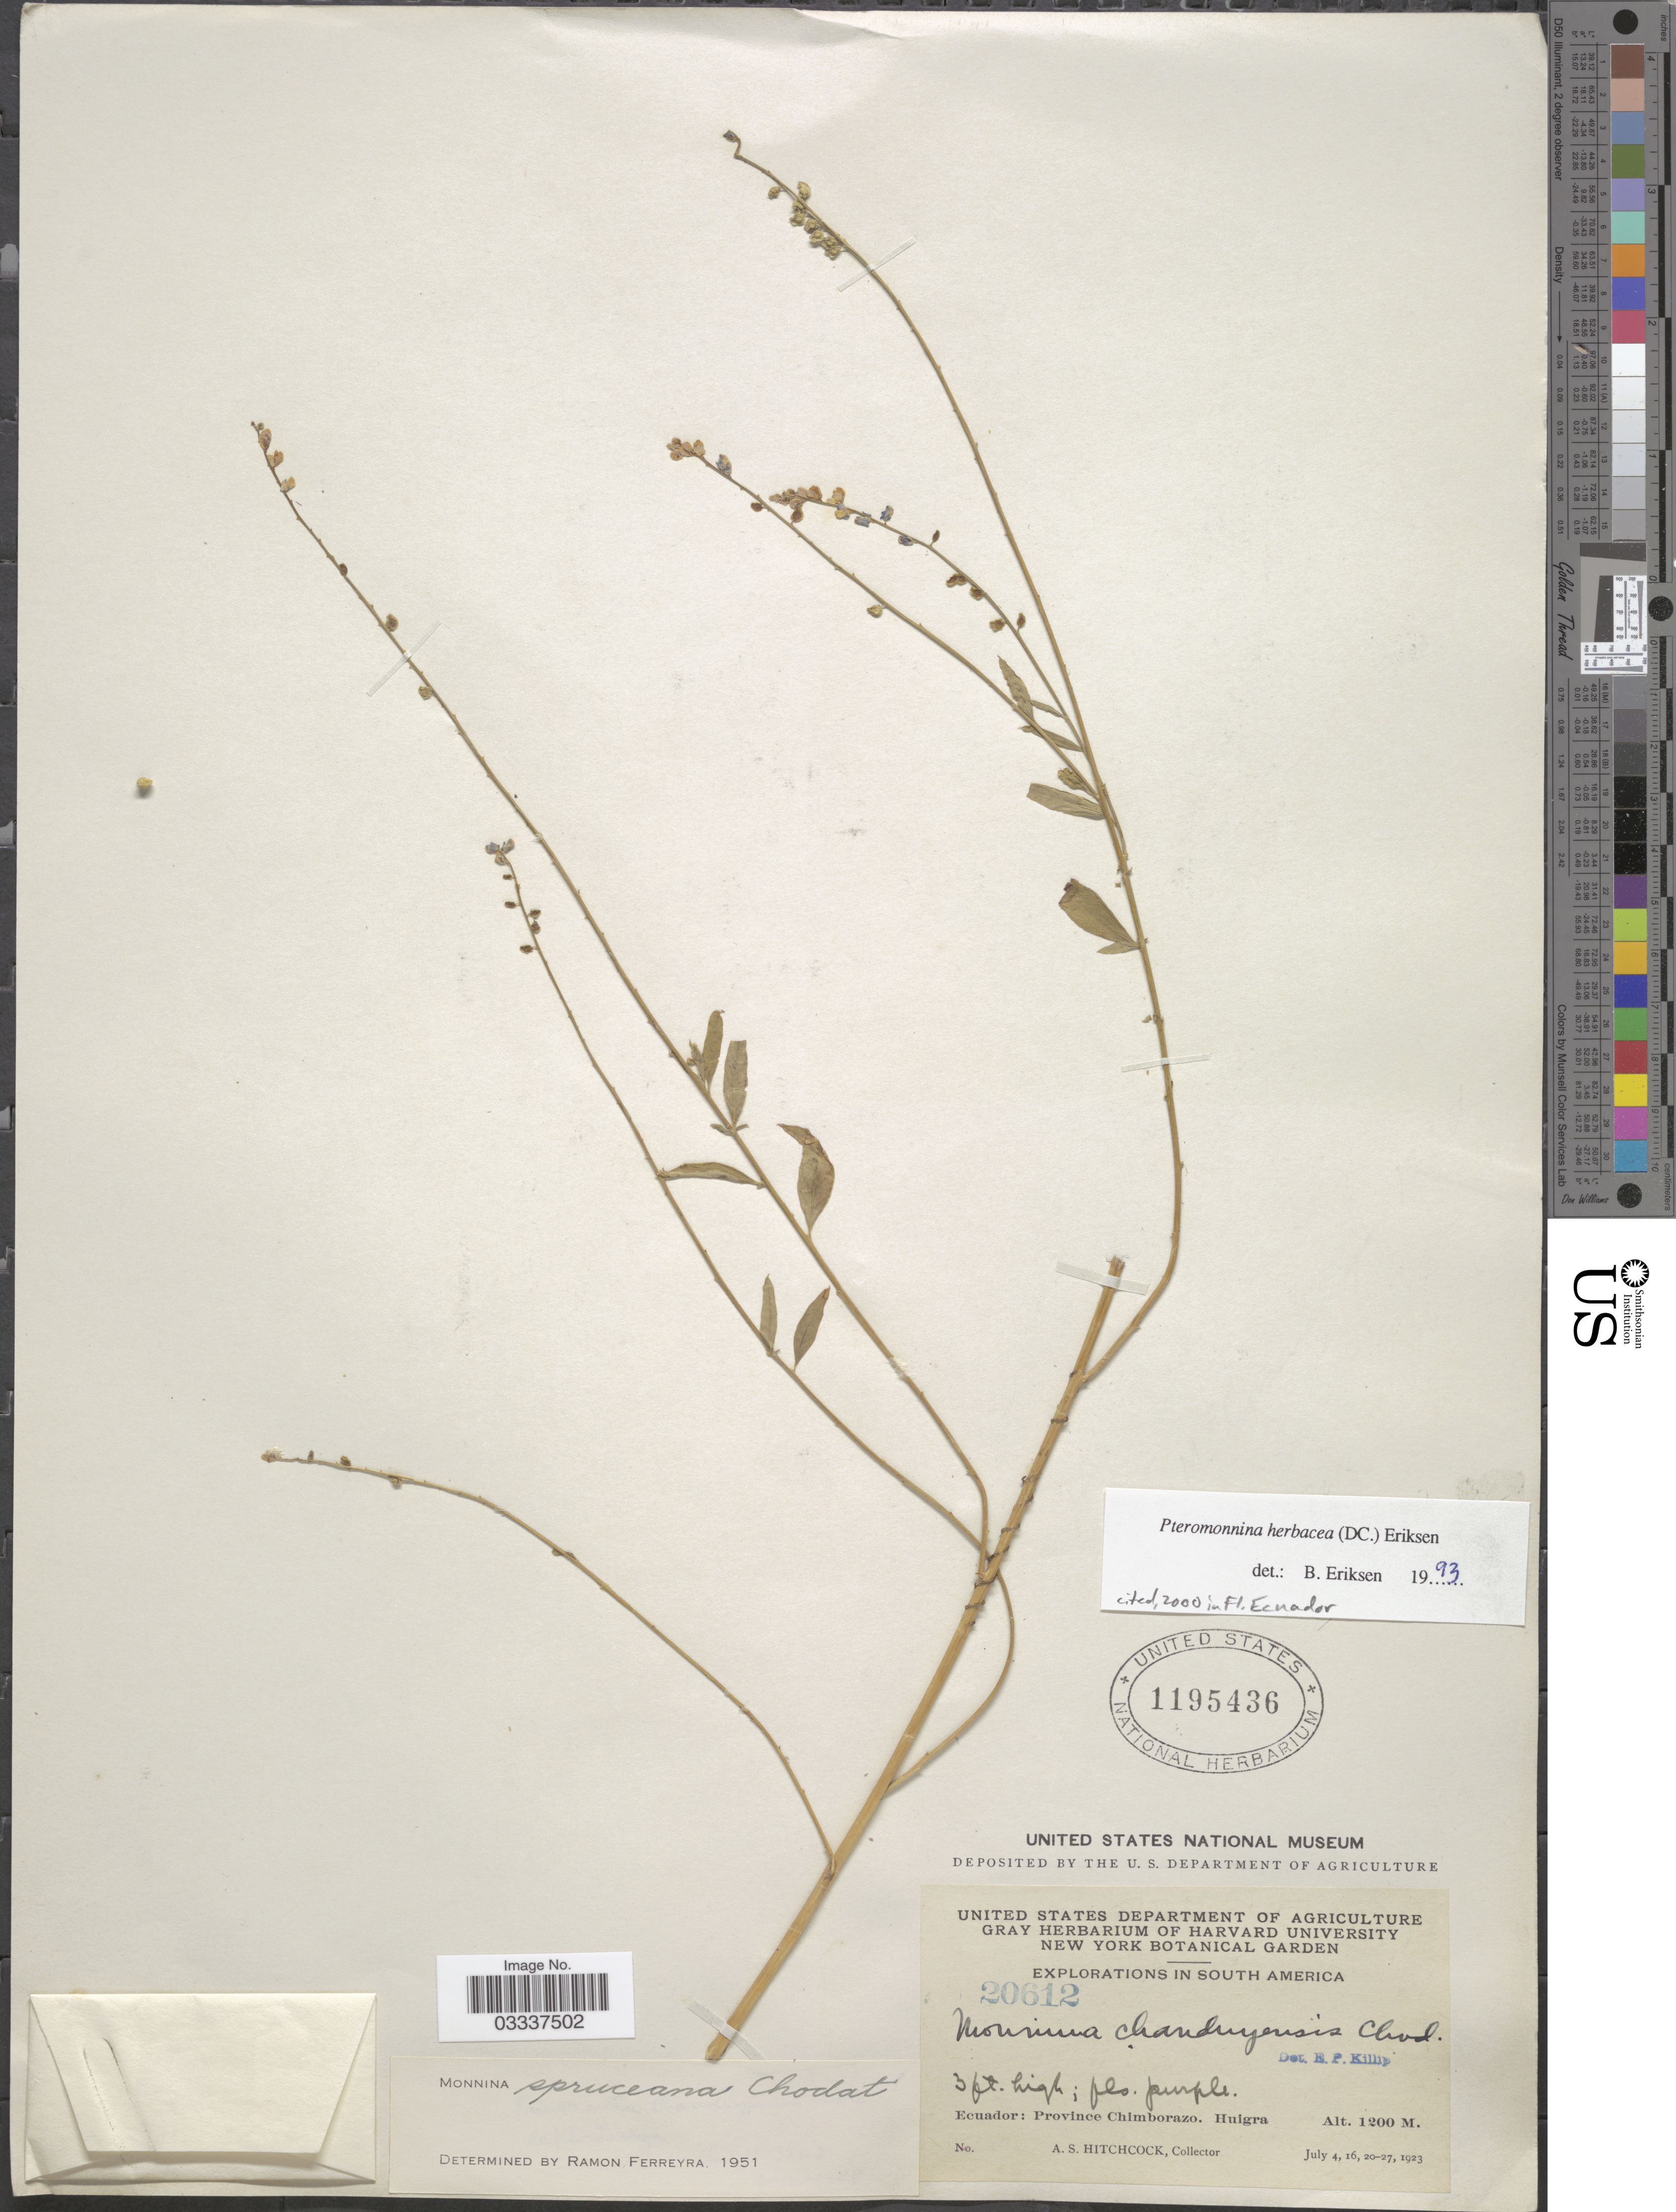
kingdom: Plantae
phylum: Tracheophyta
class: Magnoliopsida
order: Fabales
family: Polygalaceae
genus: Monnina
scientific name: Monnina herbacea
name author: DC.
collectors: A. S. Hitchcock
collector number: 20612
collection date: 1923-07-04/1923-07-27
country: Ecuador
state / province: Chimborazo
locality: Huigra.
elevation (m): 1200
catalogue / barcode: US 1195436